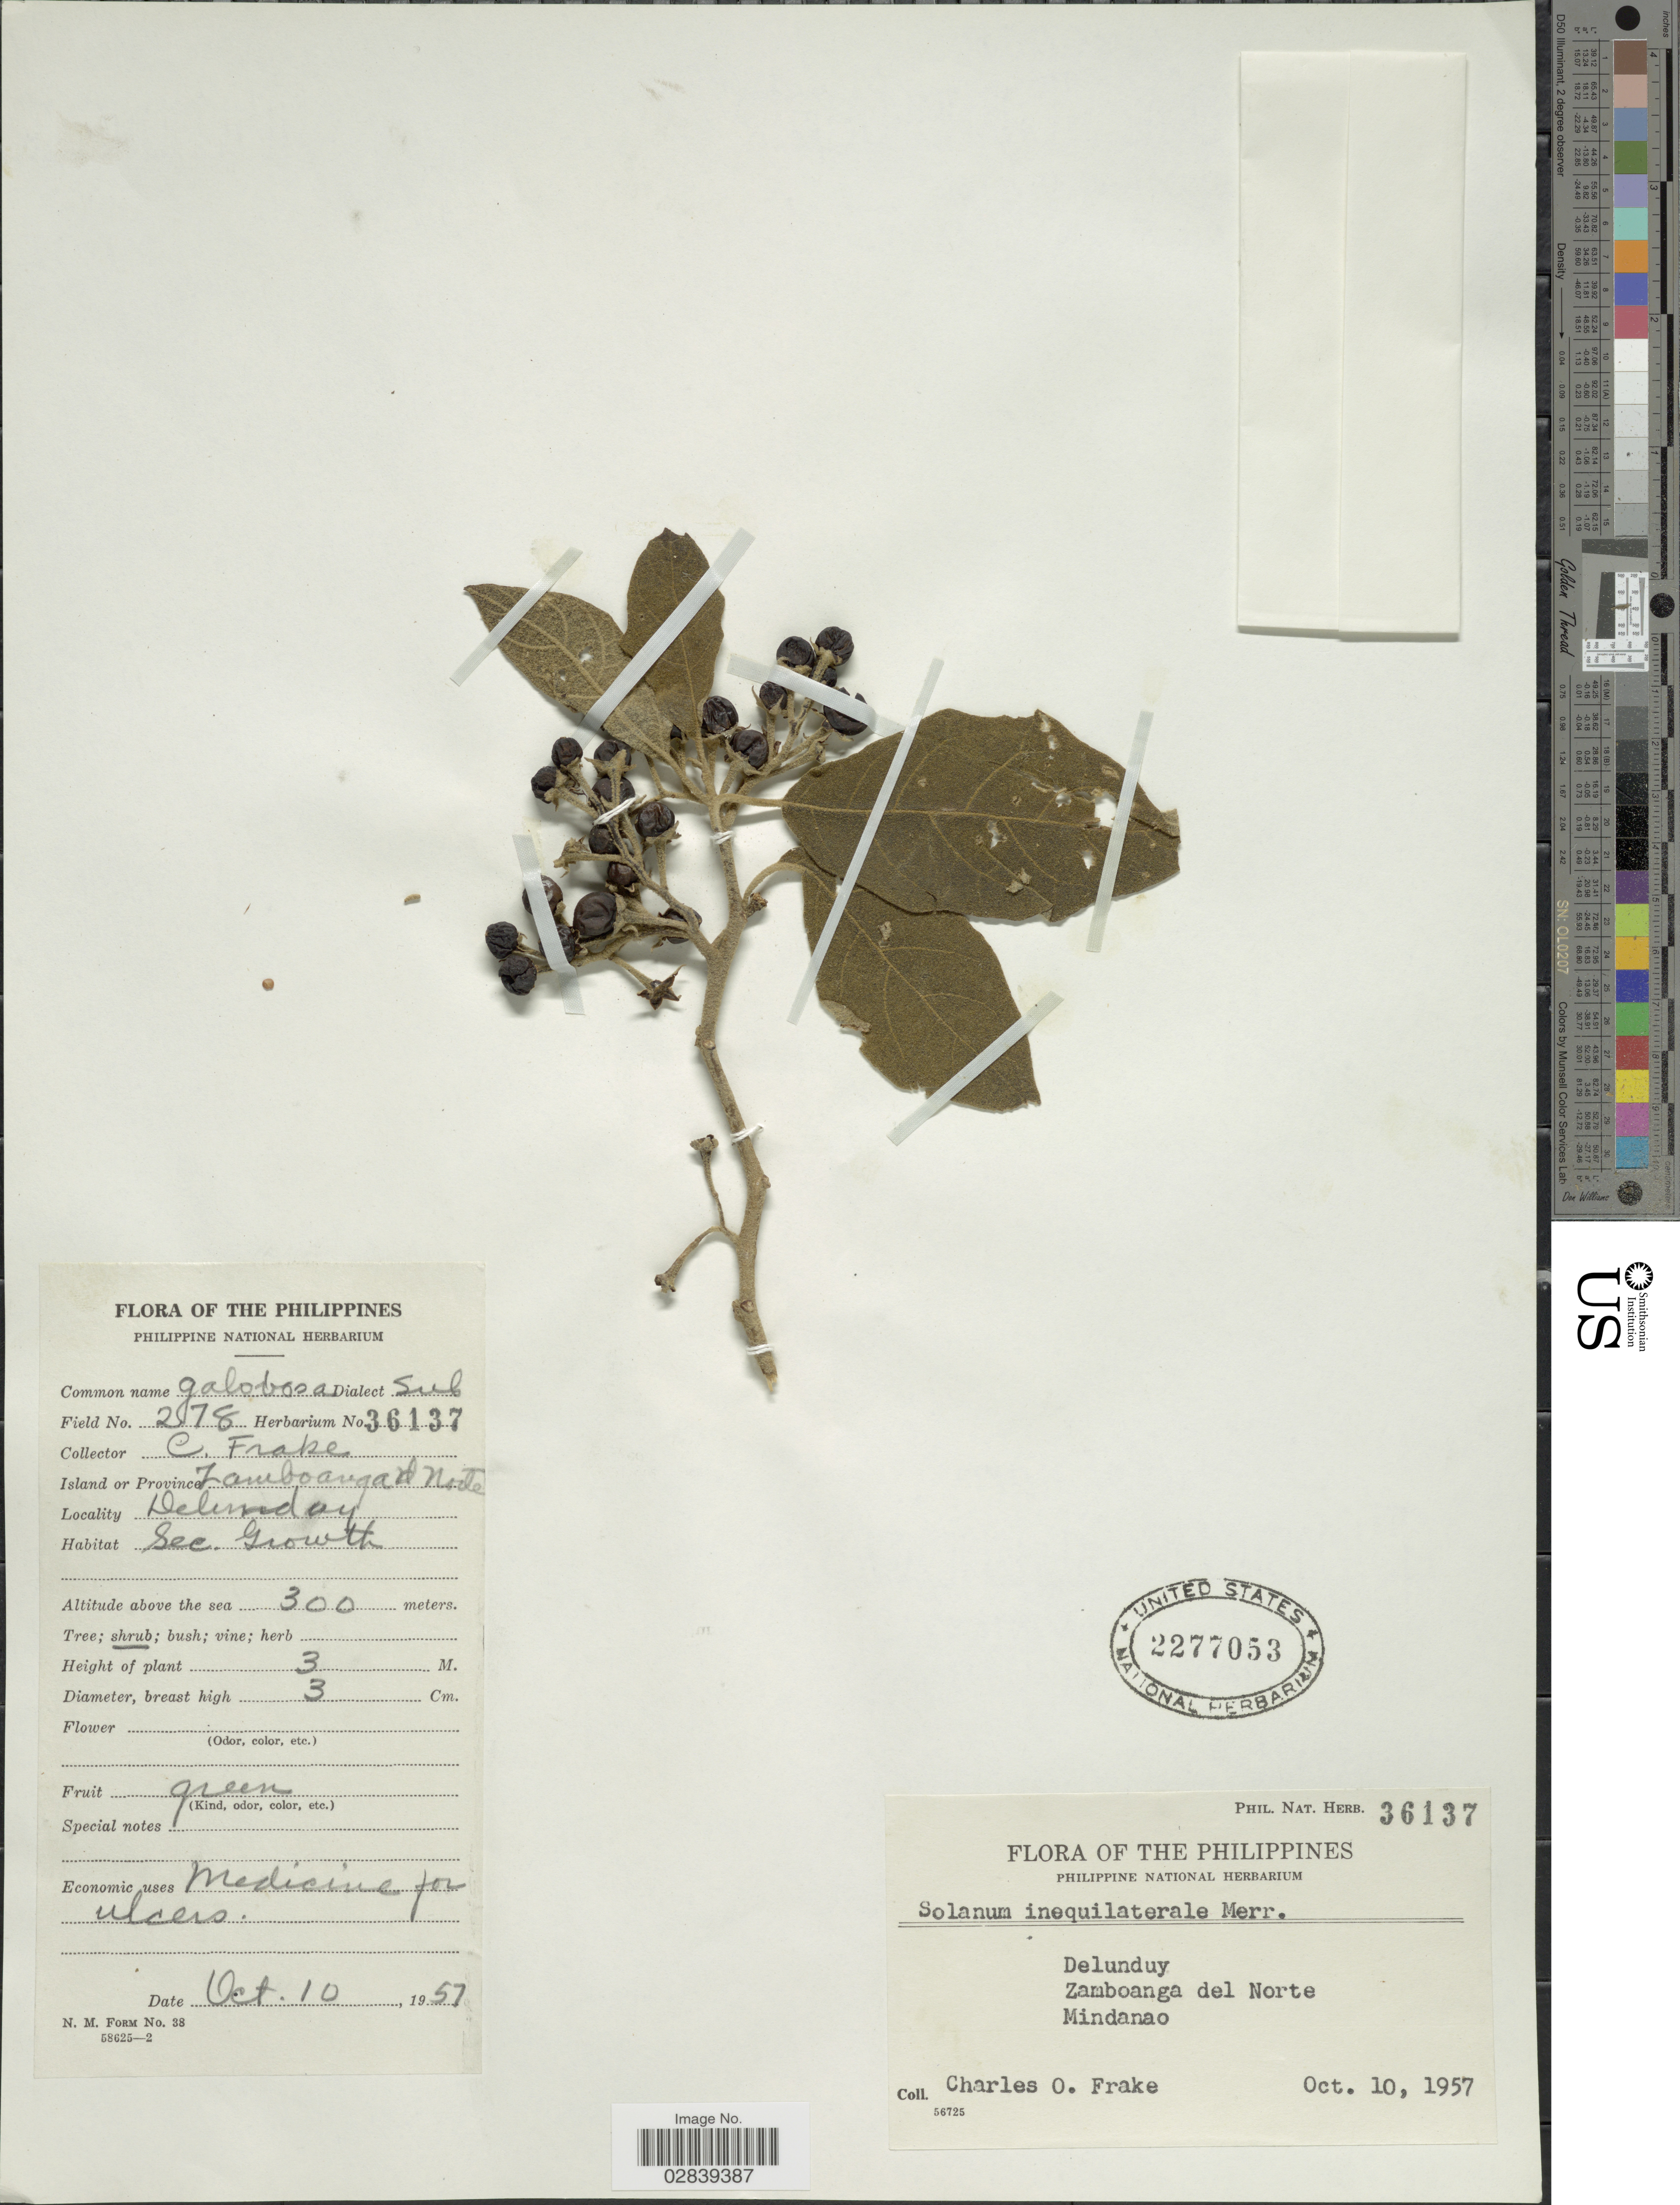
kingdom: Plantae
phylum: Tracheophyta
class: Magnoliopsida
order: Solanales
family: Solanaceae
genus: Solanum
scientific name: Solanum inaequilaterale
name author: Merr.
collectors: C. O. Frake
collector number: Phil. Nat. Herb. 36137/ 278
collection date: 1957-10-10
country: Philippines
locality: Delunduy, Zamboanga del Norte, Mindanao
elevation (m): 300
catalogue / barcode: US 2277053